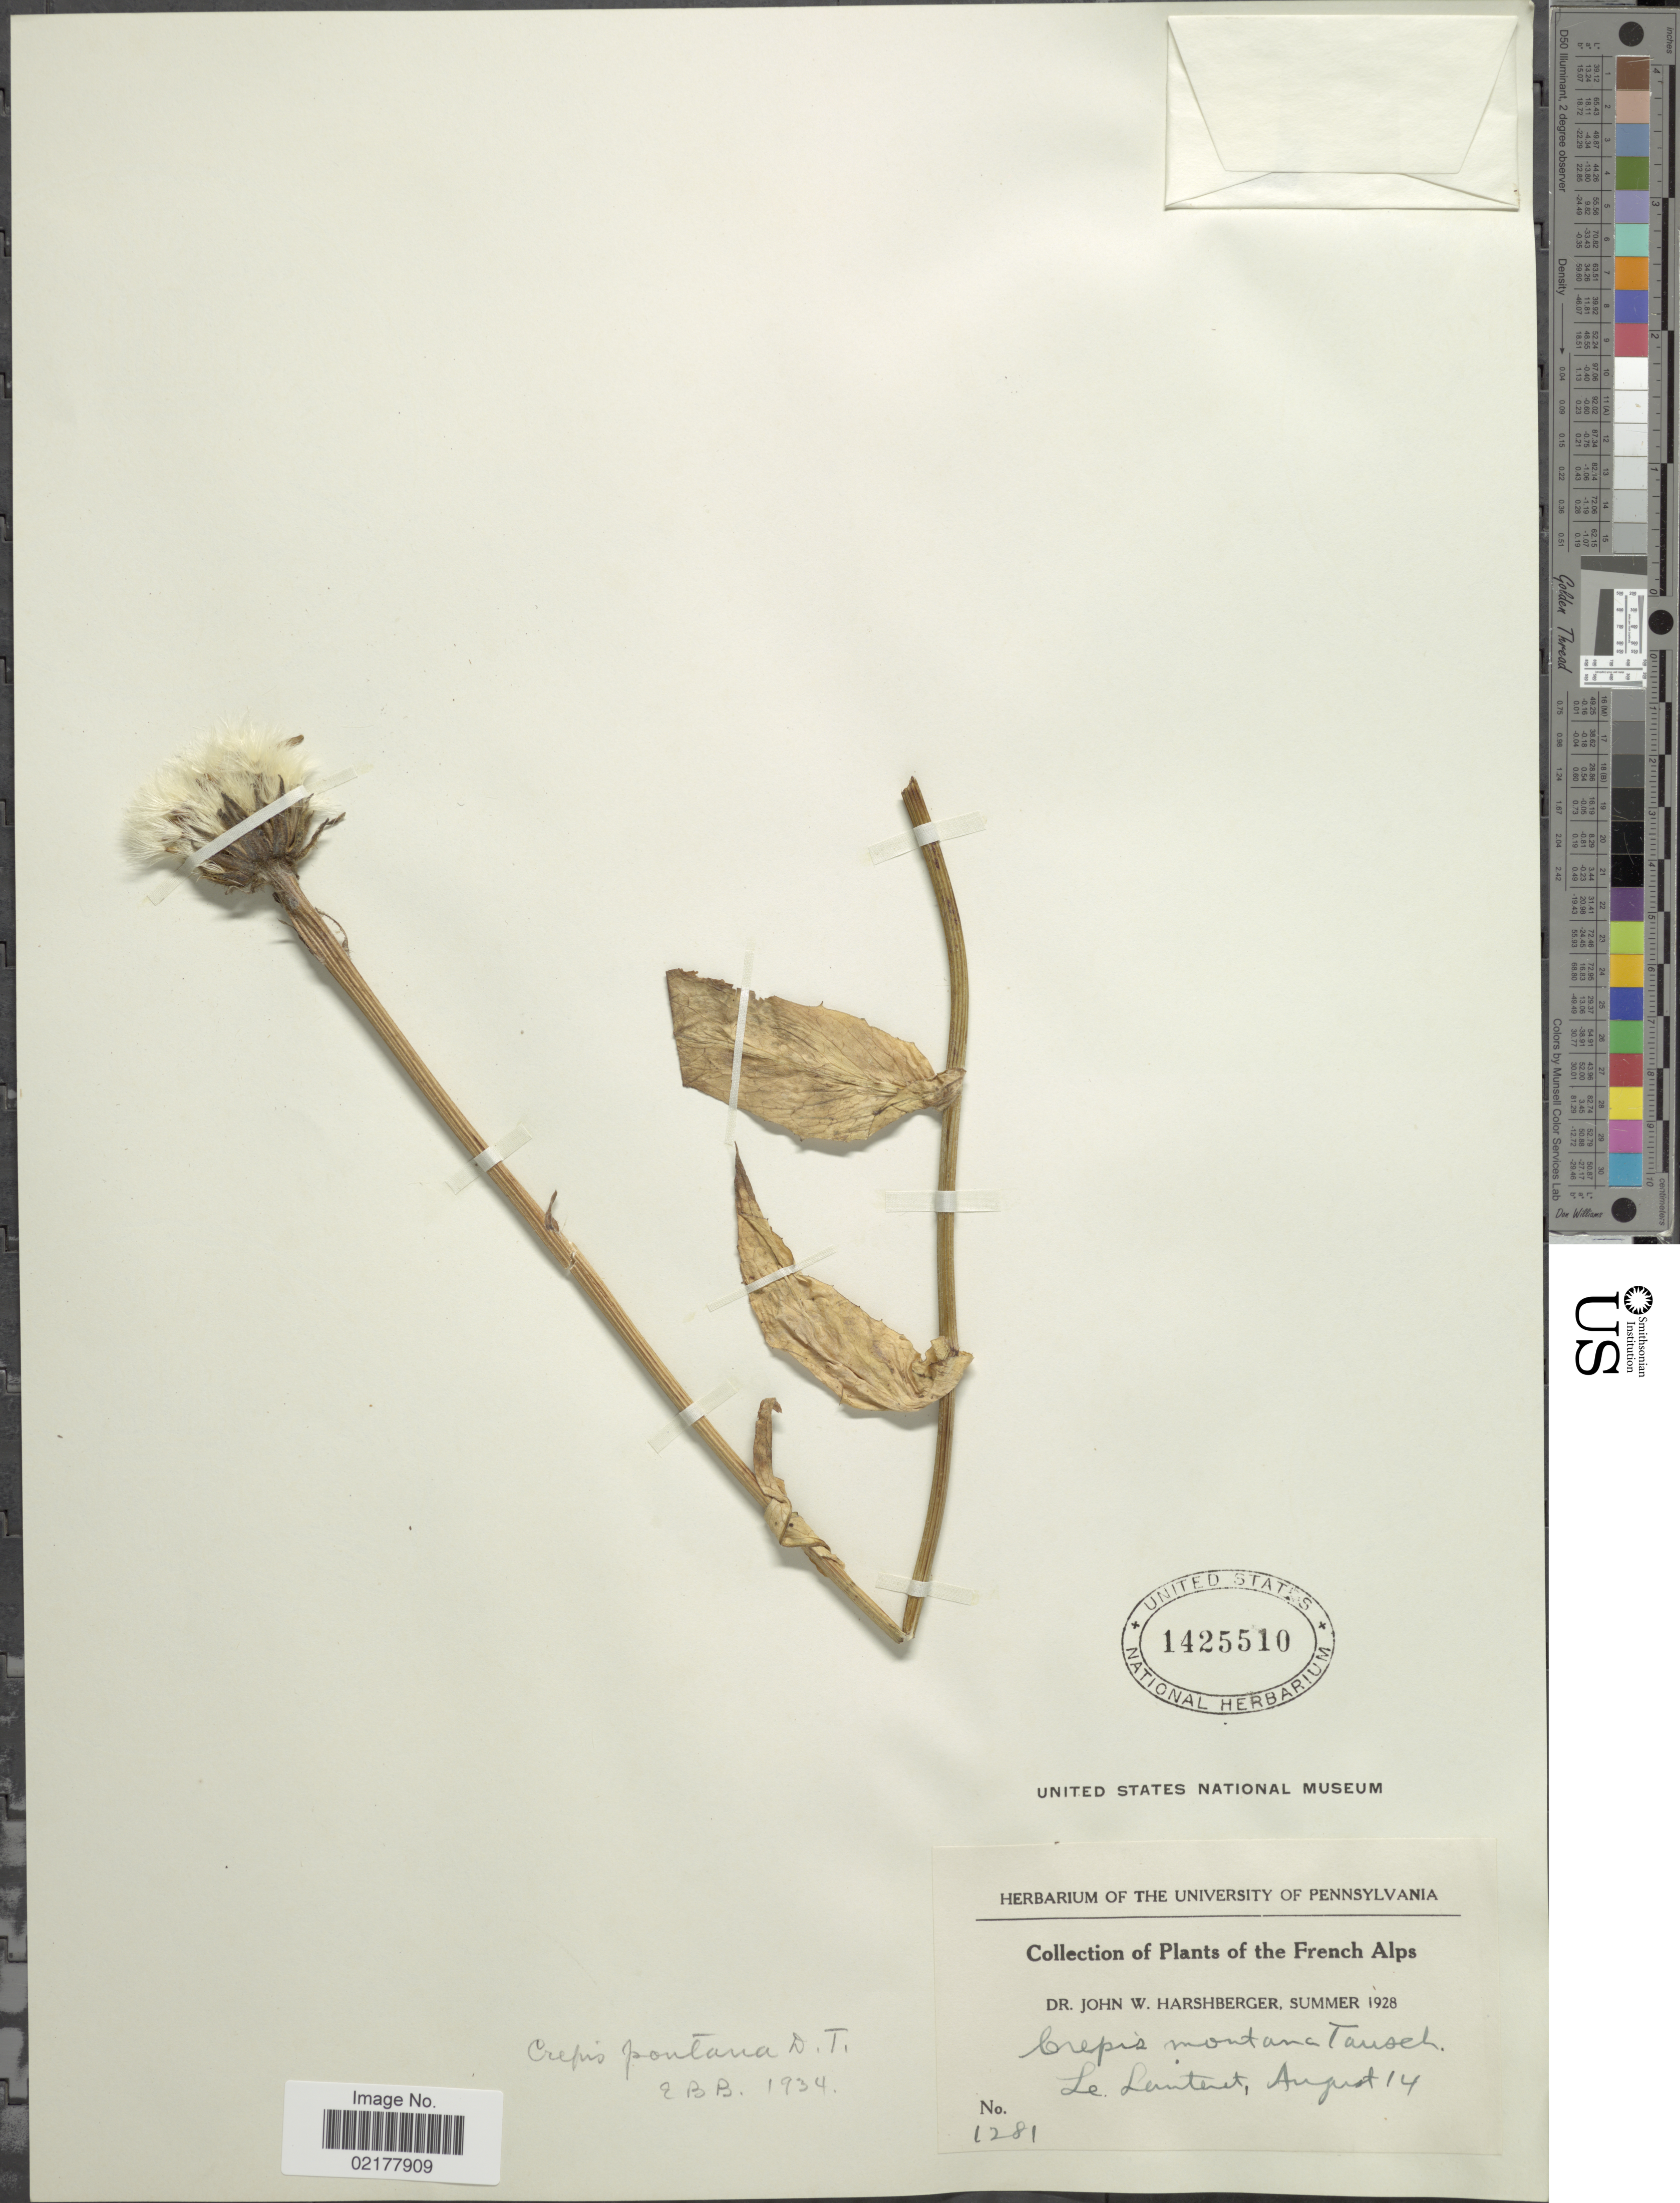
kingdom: Plantae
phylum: Tracheophyta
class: Magnoliopsida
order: Asterales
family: Asteraceae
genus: Crepis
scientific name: Crepis pontana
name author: (L.) Dalla Torre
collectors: J. W. Harshberger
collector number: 1281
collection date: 1928-08-14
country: France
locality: French Alps. La Lanteret [interpreted]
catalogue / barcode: US 1425510